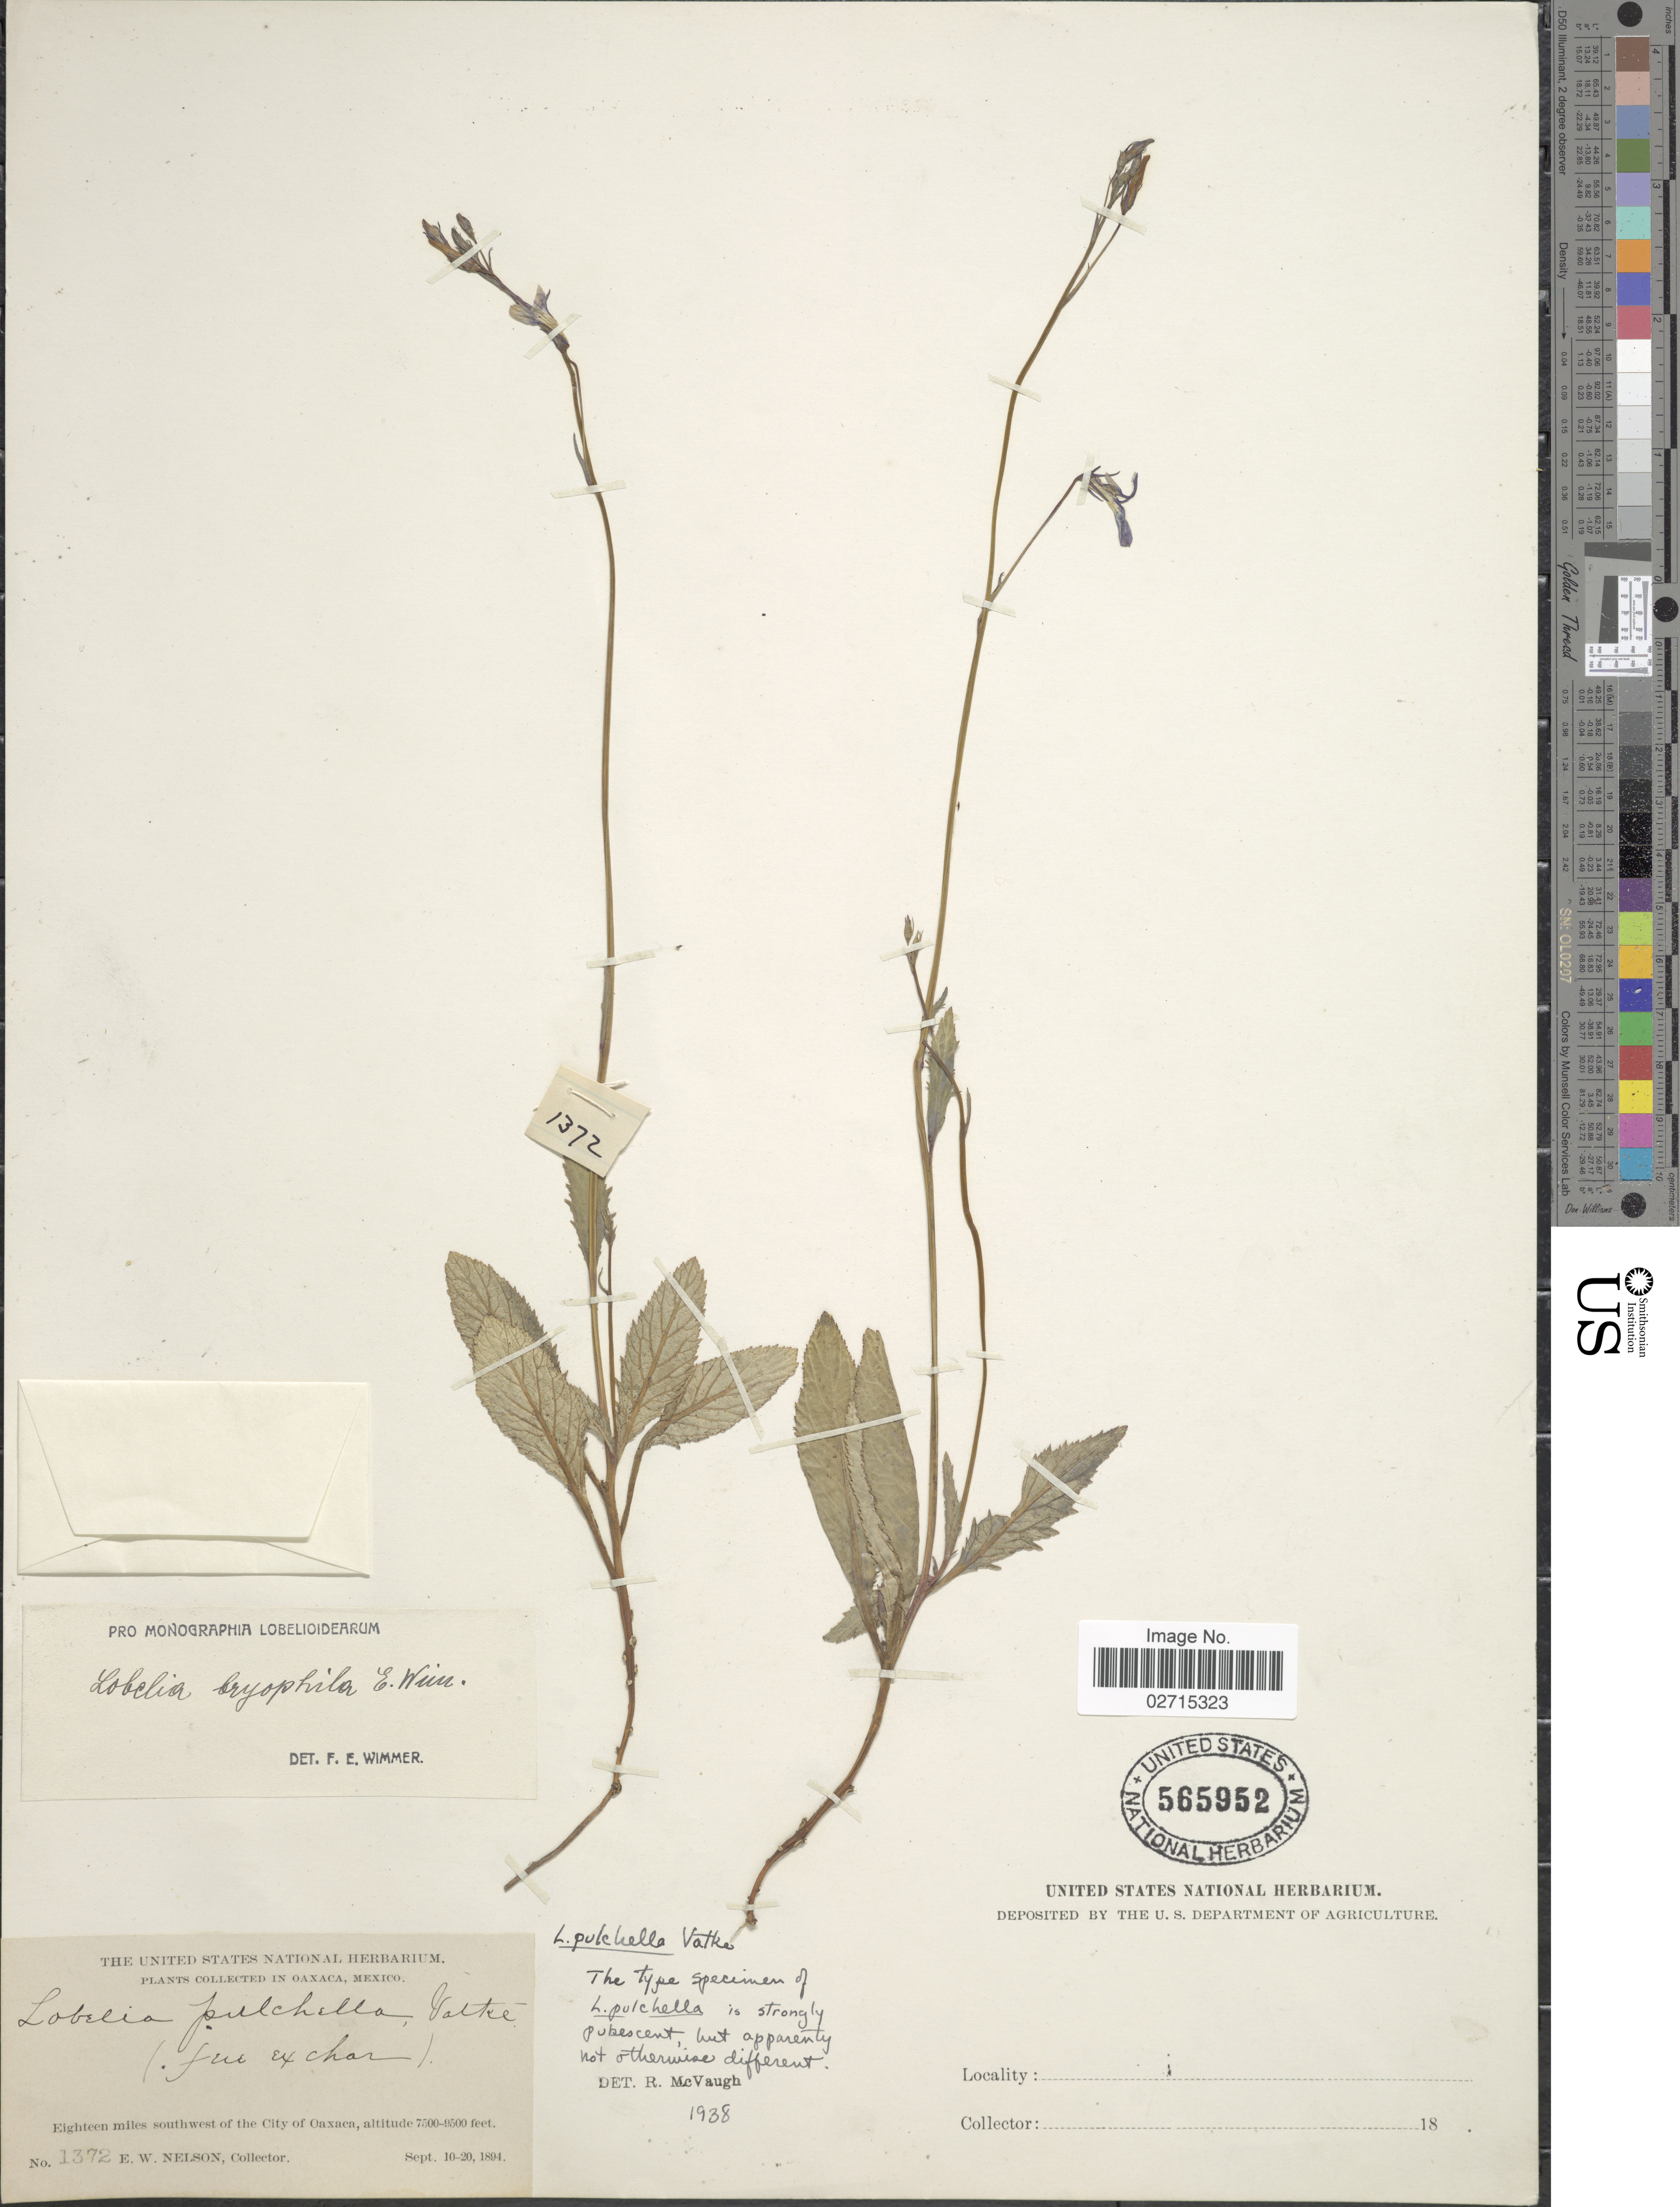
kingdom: Plantae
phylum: Tracheophyta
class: Magnoliopsida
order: Asterales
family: Campanulaceae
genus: Lobelia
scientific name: Lobelia pulchella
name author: Vatke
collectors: E. W. Nelson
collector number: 1372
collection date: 1894-09-10/1894-09-20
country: Mexico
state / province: Oaxaca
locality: Eighteen miles southwest of the City of Oaxaca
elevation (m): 2286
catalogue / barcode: US 565952